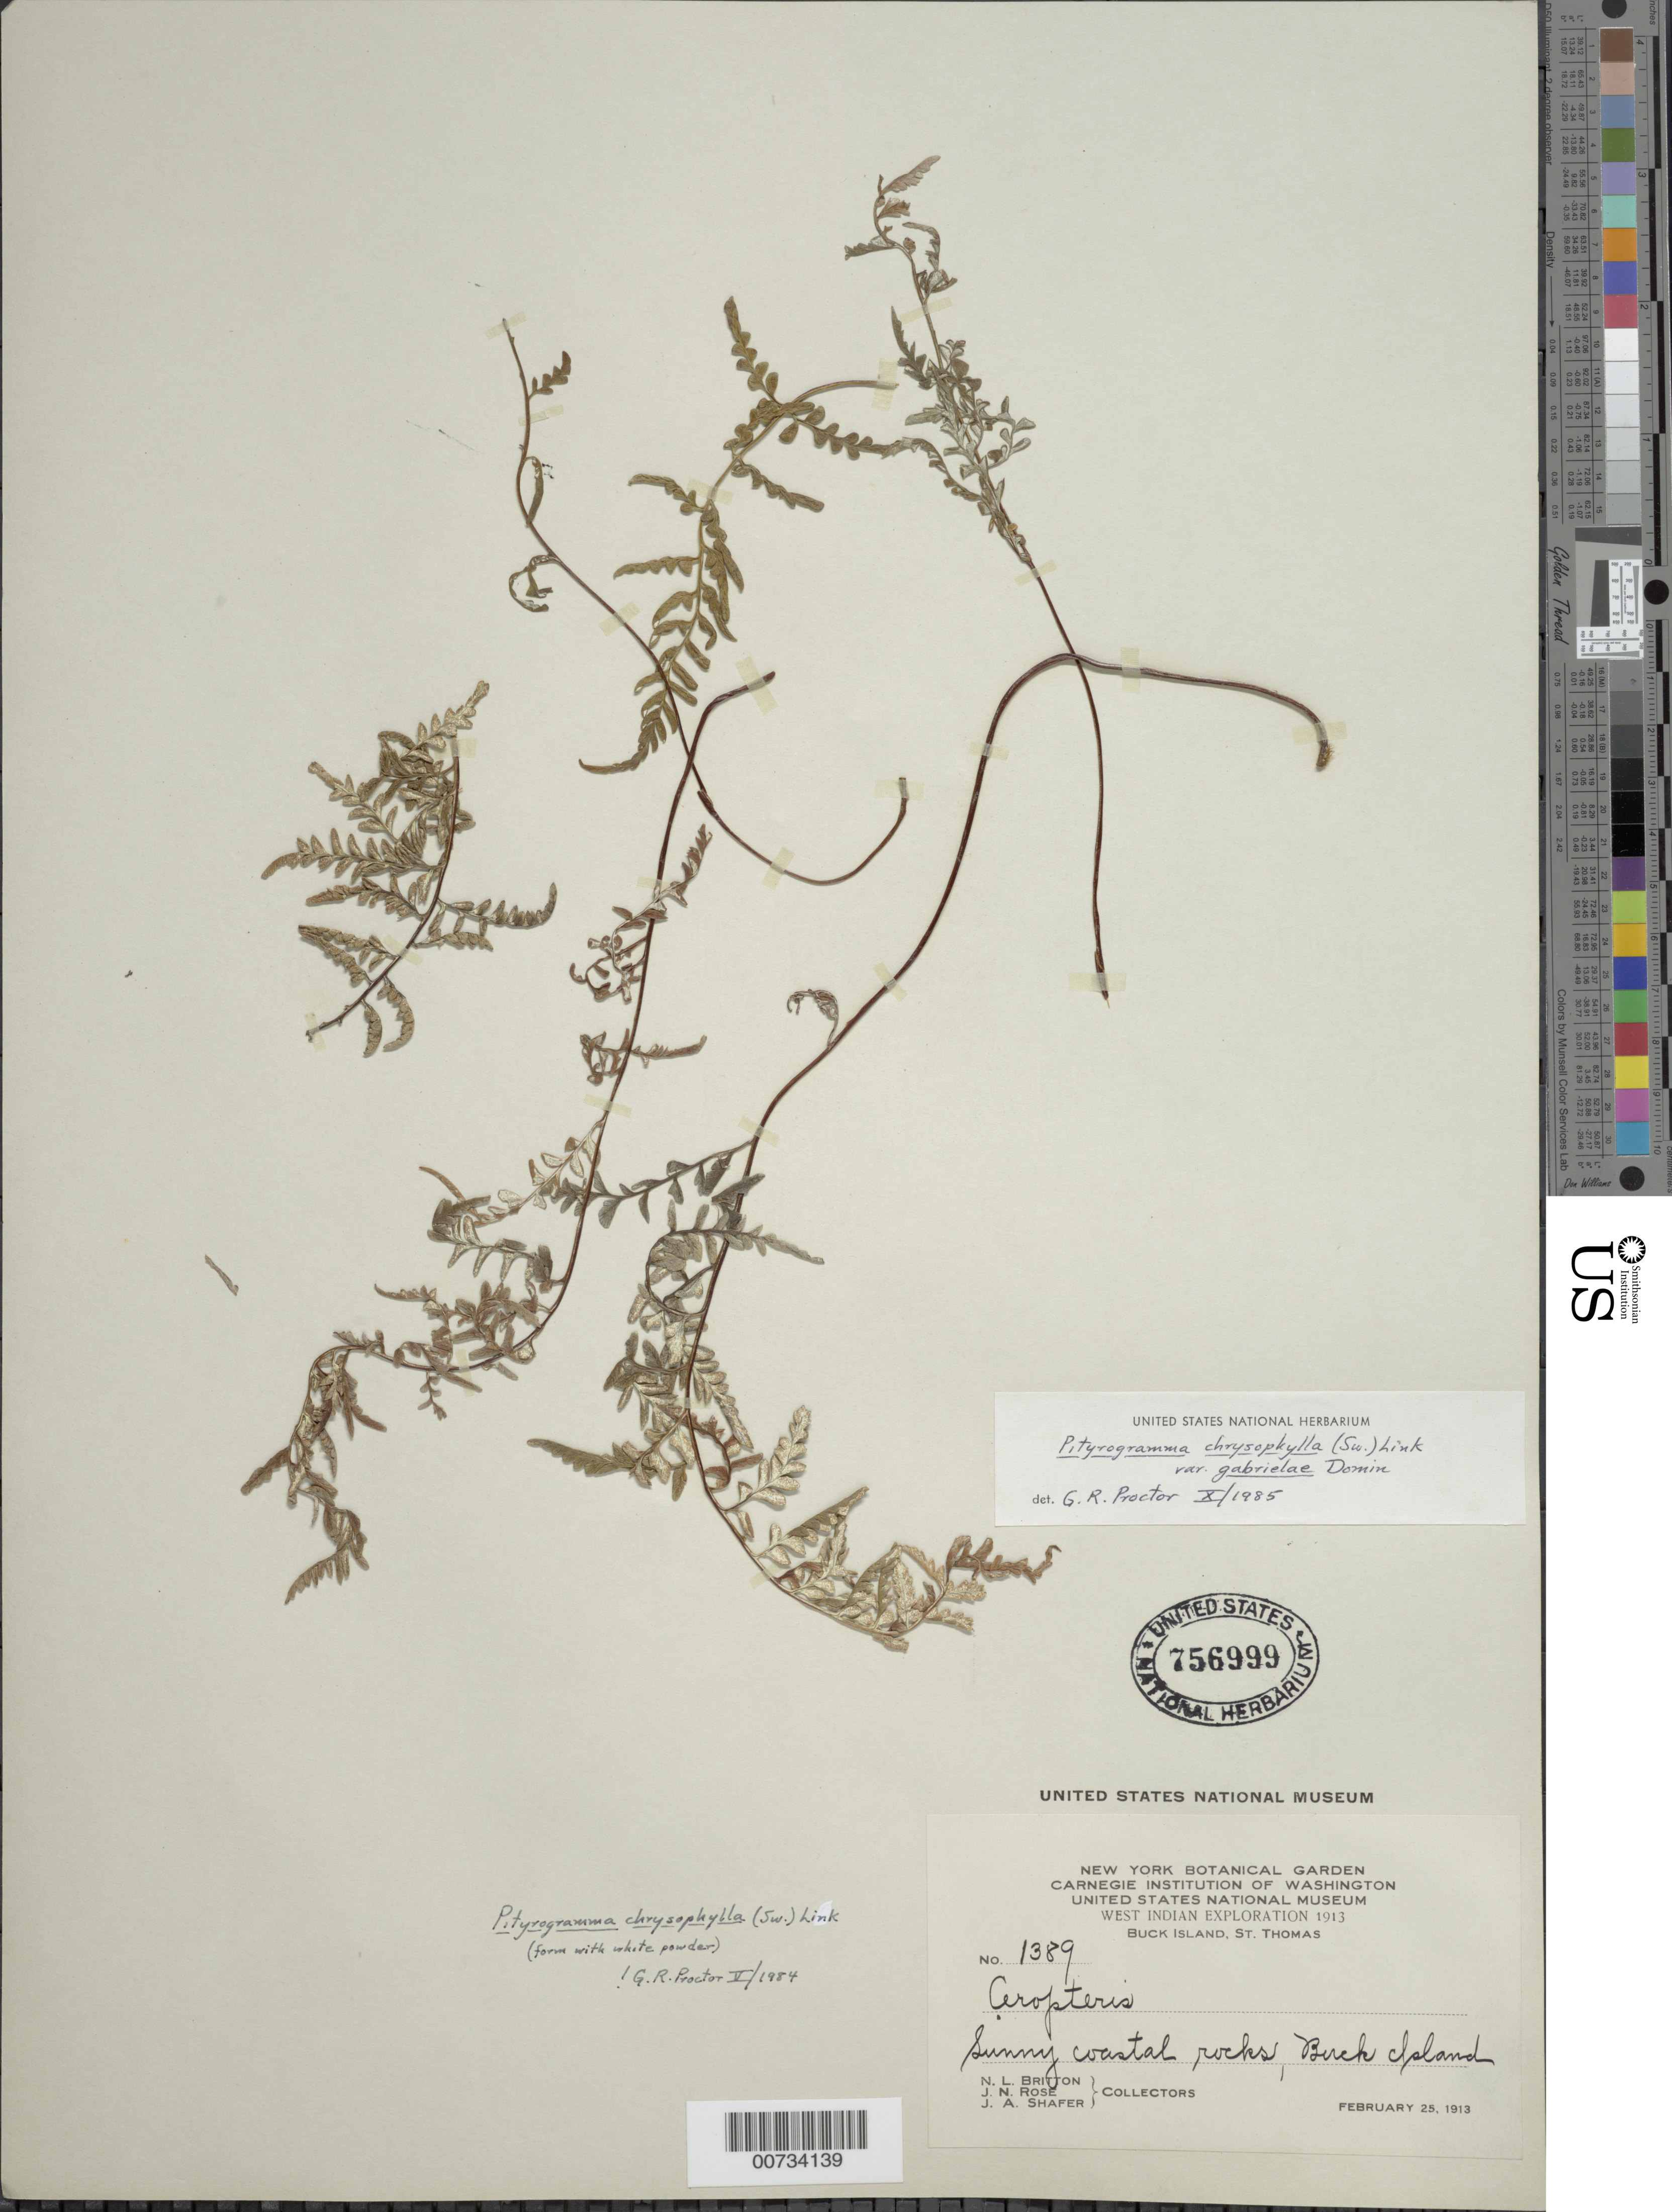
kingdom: Plantae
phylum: Tracheophyta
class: Polypodiopsida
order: Polypodiales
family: Pteridaceae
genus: Pityrogramma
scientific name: Pityrogramma chrysophylla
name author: (Sw.) Link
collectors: N. Britton, J. N. Rose & J. A. Shafer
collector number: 1389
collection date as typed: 25 Feb 1913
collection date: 1913-02-25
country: U.S. Virgin Islands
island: St. Thomas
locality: St. Thomas, Buck Island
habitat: Sunny coastal rocks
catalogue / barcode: US 756999